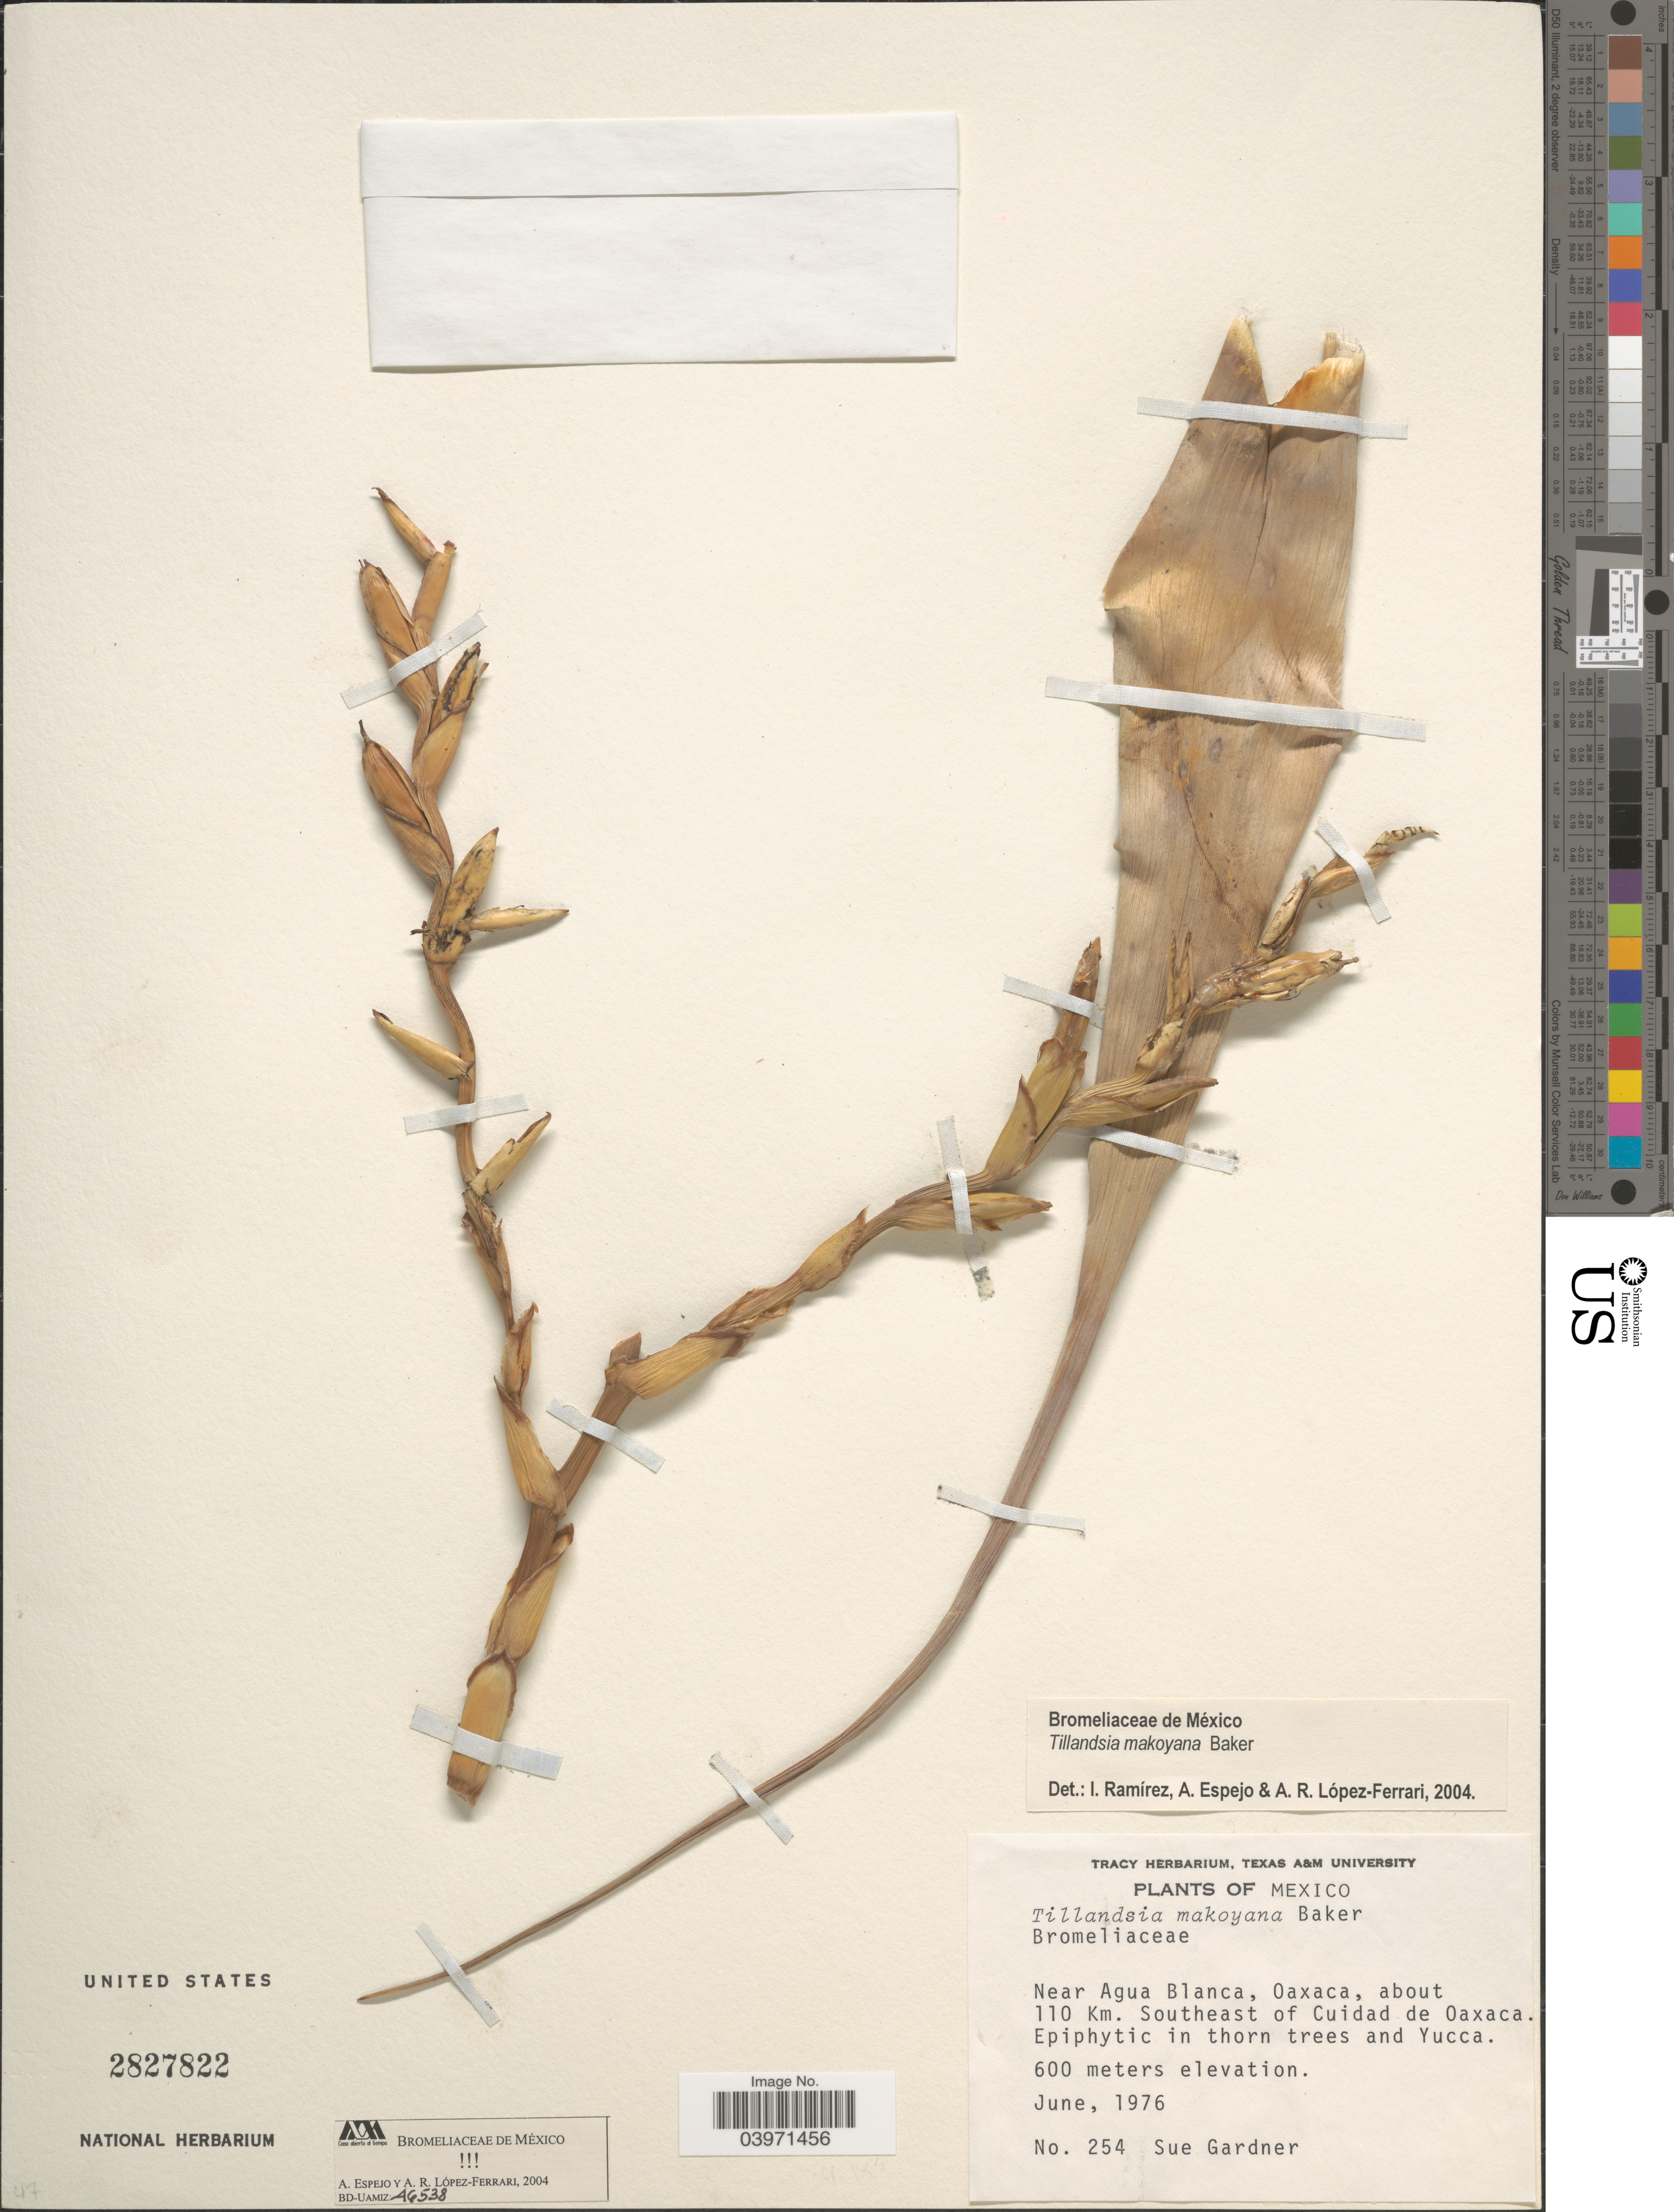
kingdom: Plantae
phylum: Tracheophyta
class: Liliopsida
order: Poales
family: Bromeliaceae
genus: Tillandsia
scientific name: Tillandsia makoyana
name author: Baker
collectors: S. Gardner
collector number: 254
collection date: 1976-06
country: Mexico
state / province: Oaxaca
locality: Near Agua Blanca, about 110 Km. Southeast of Cuidad de Oaxaca.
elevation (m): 600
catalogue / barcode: US 2827822